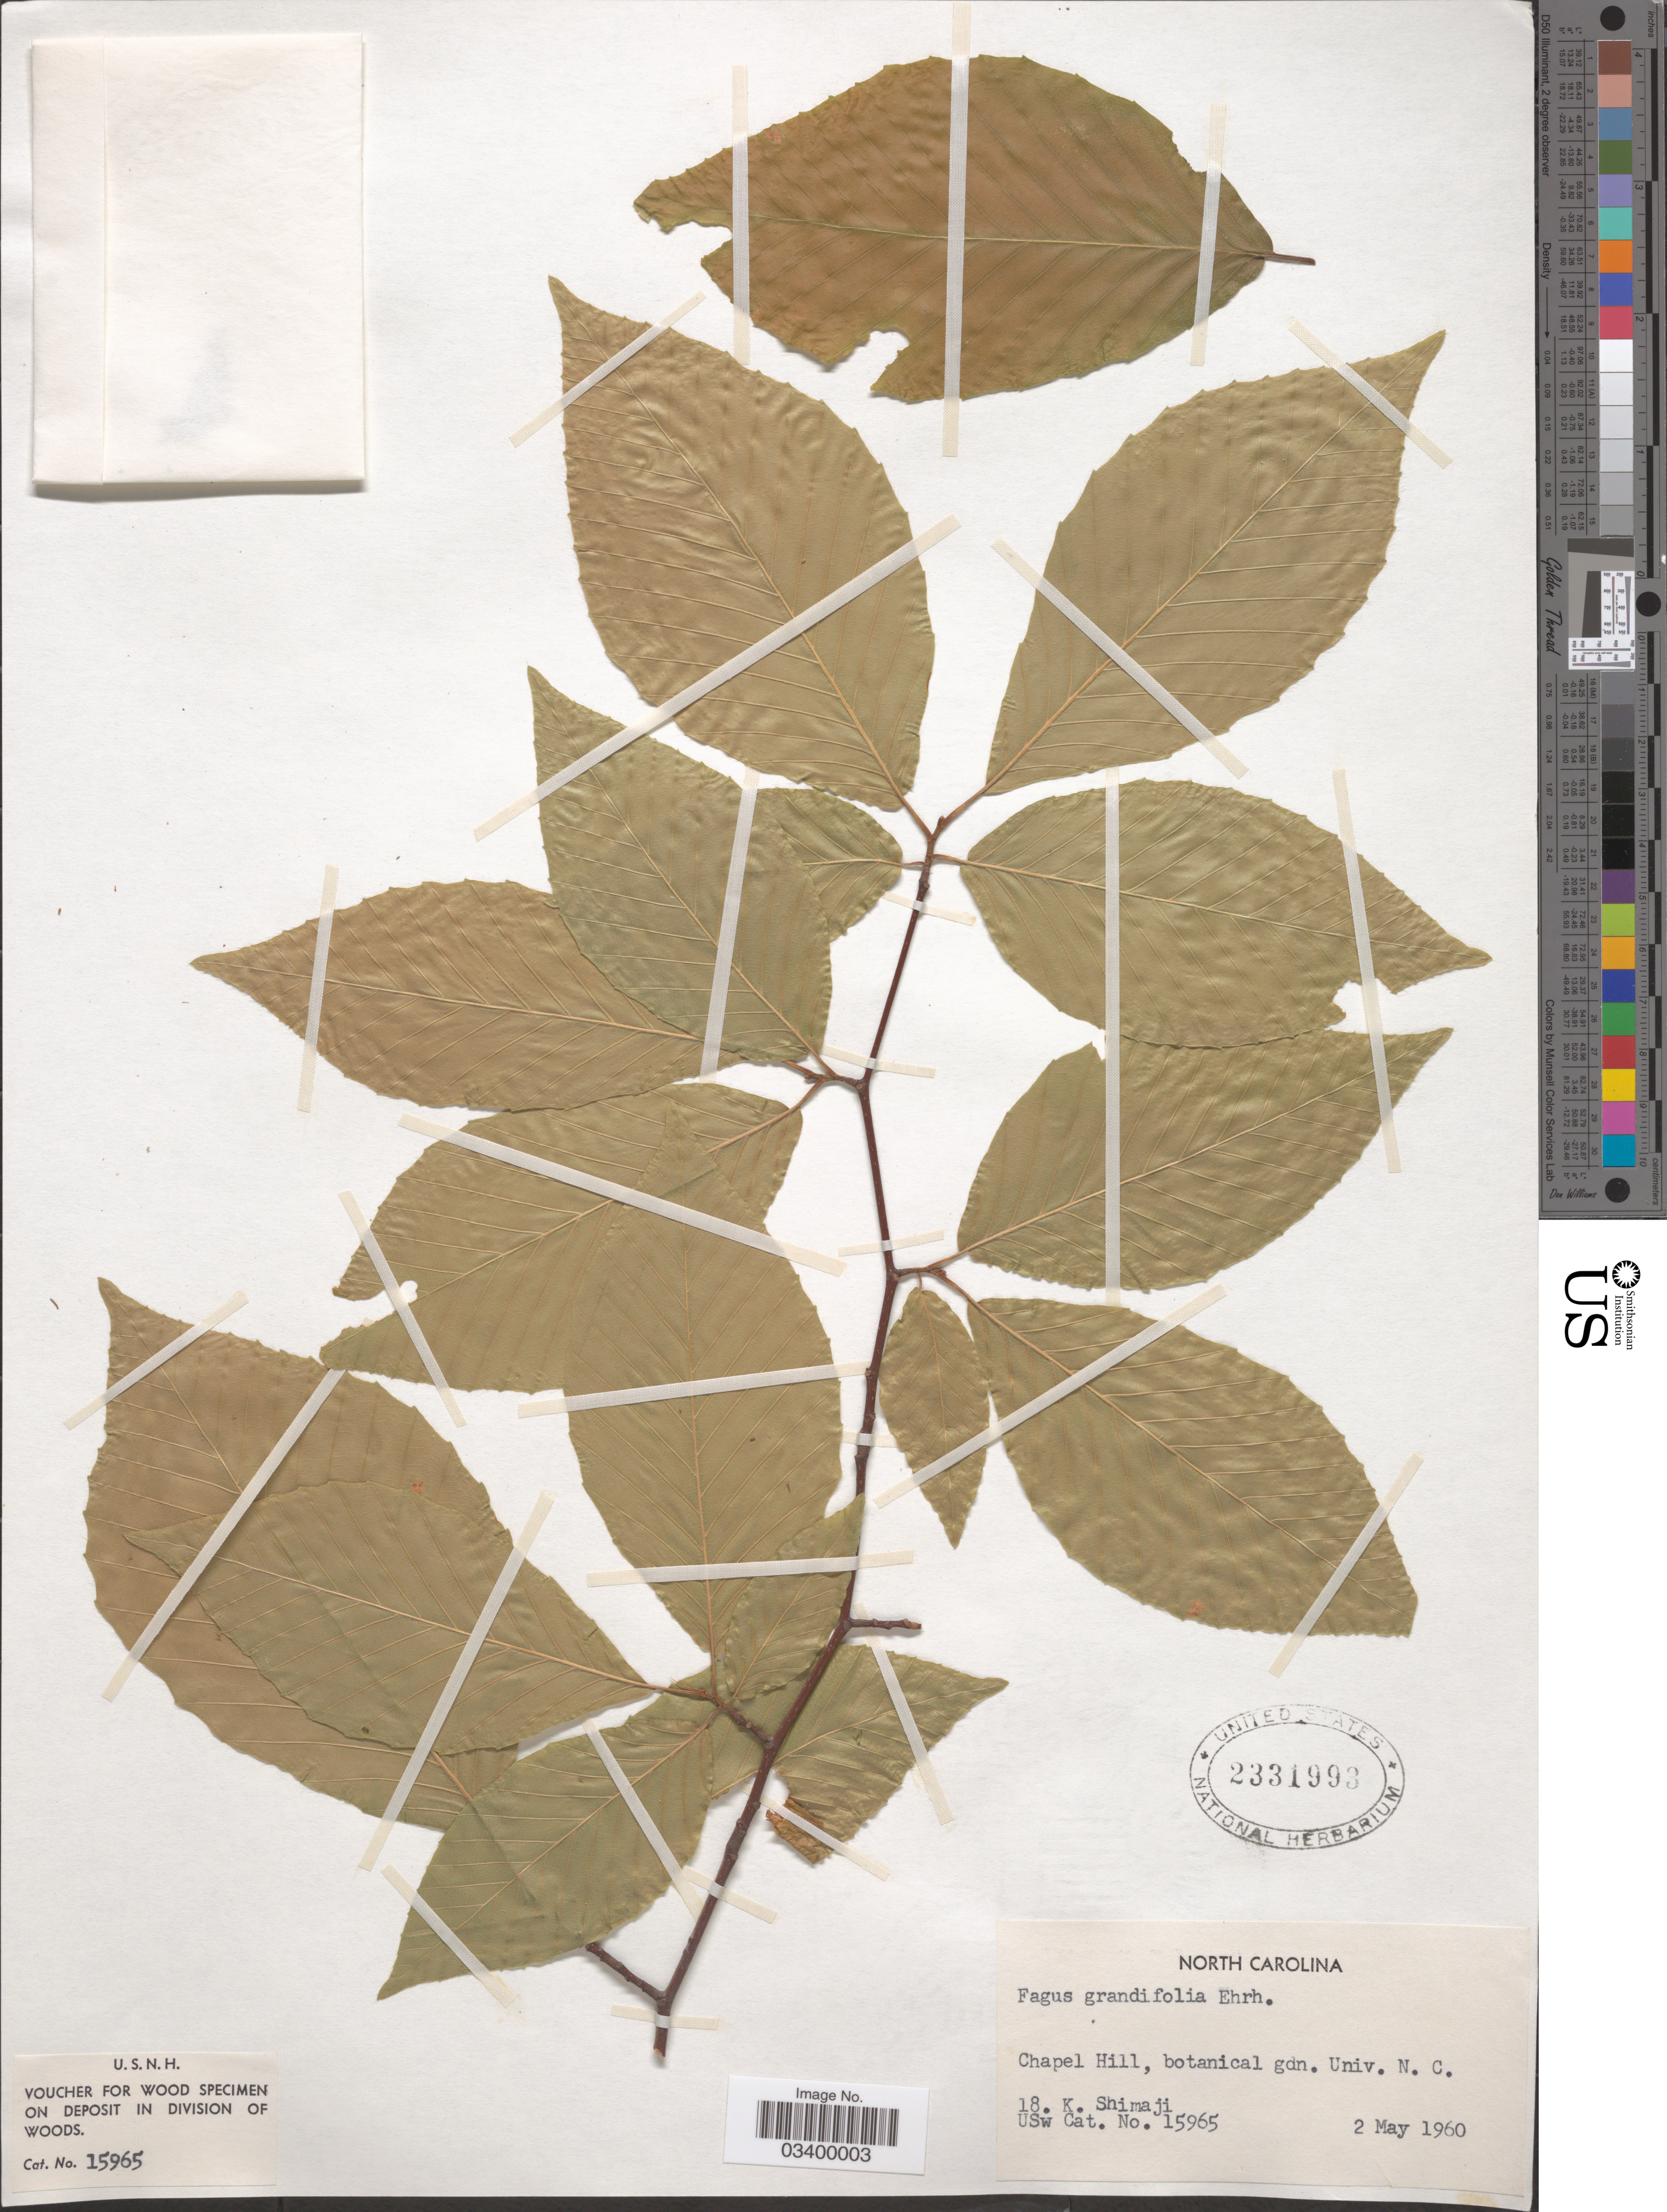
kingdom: Plantae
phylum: Tracheophyta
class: Magnoliopsida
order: Fagales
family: Fagaceae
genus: Fagus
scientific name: Fagus grandifolia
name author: Ehrh.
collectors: K. Shimaji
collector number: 15965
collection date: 1960-05-02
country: United States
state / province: North Carolina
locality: Chapel Hill, botanical gdn. Univ. N. C.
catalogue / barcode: US 2331993